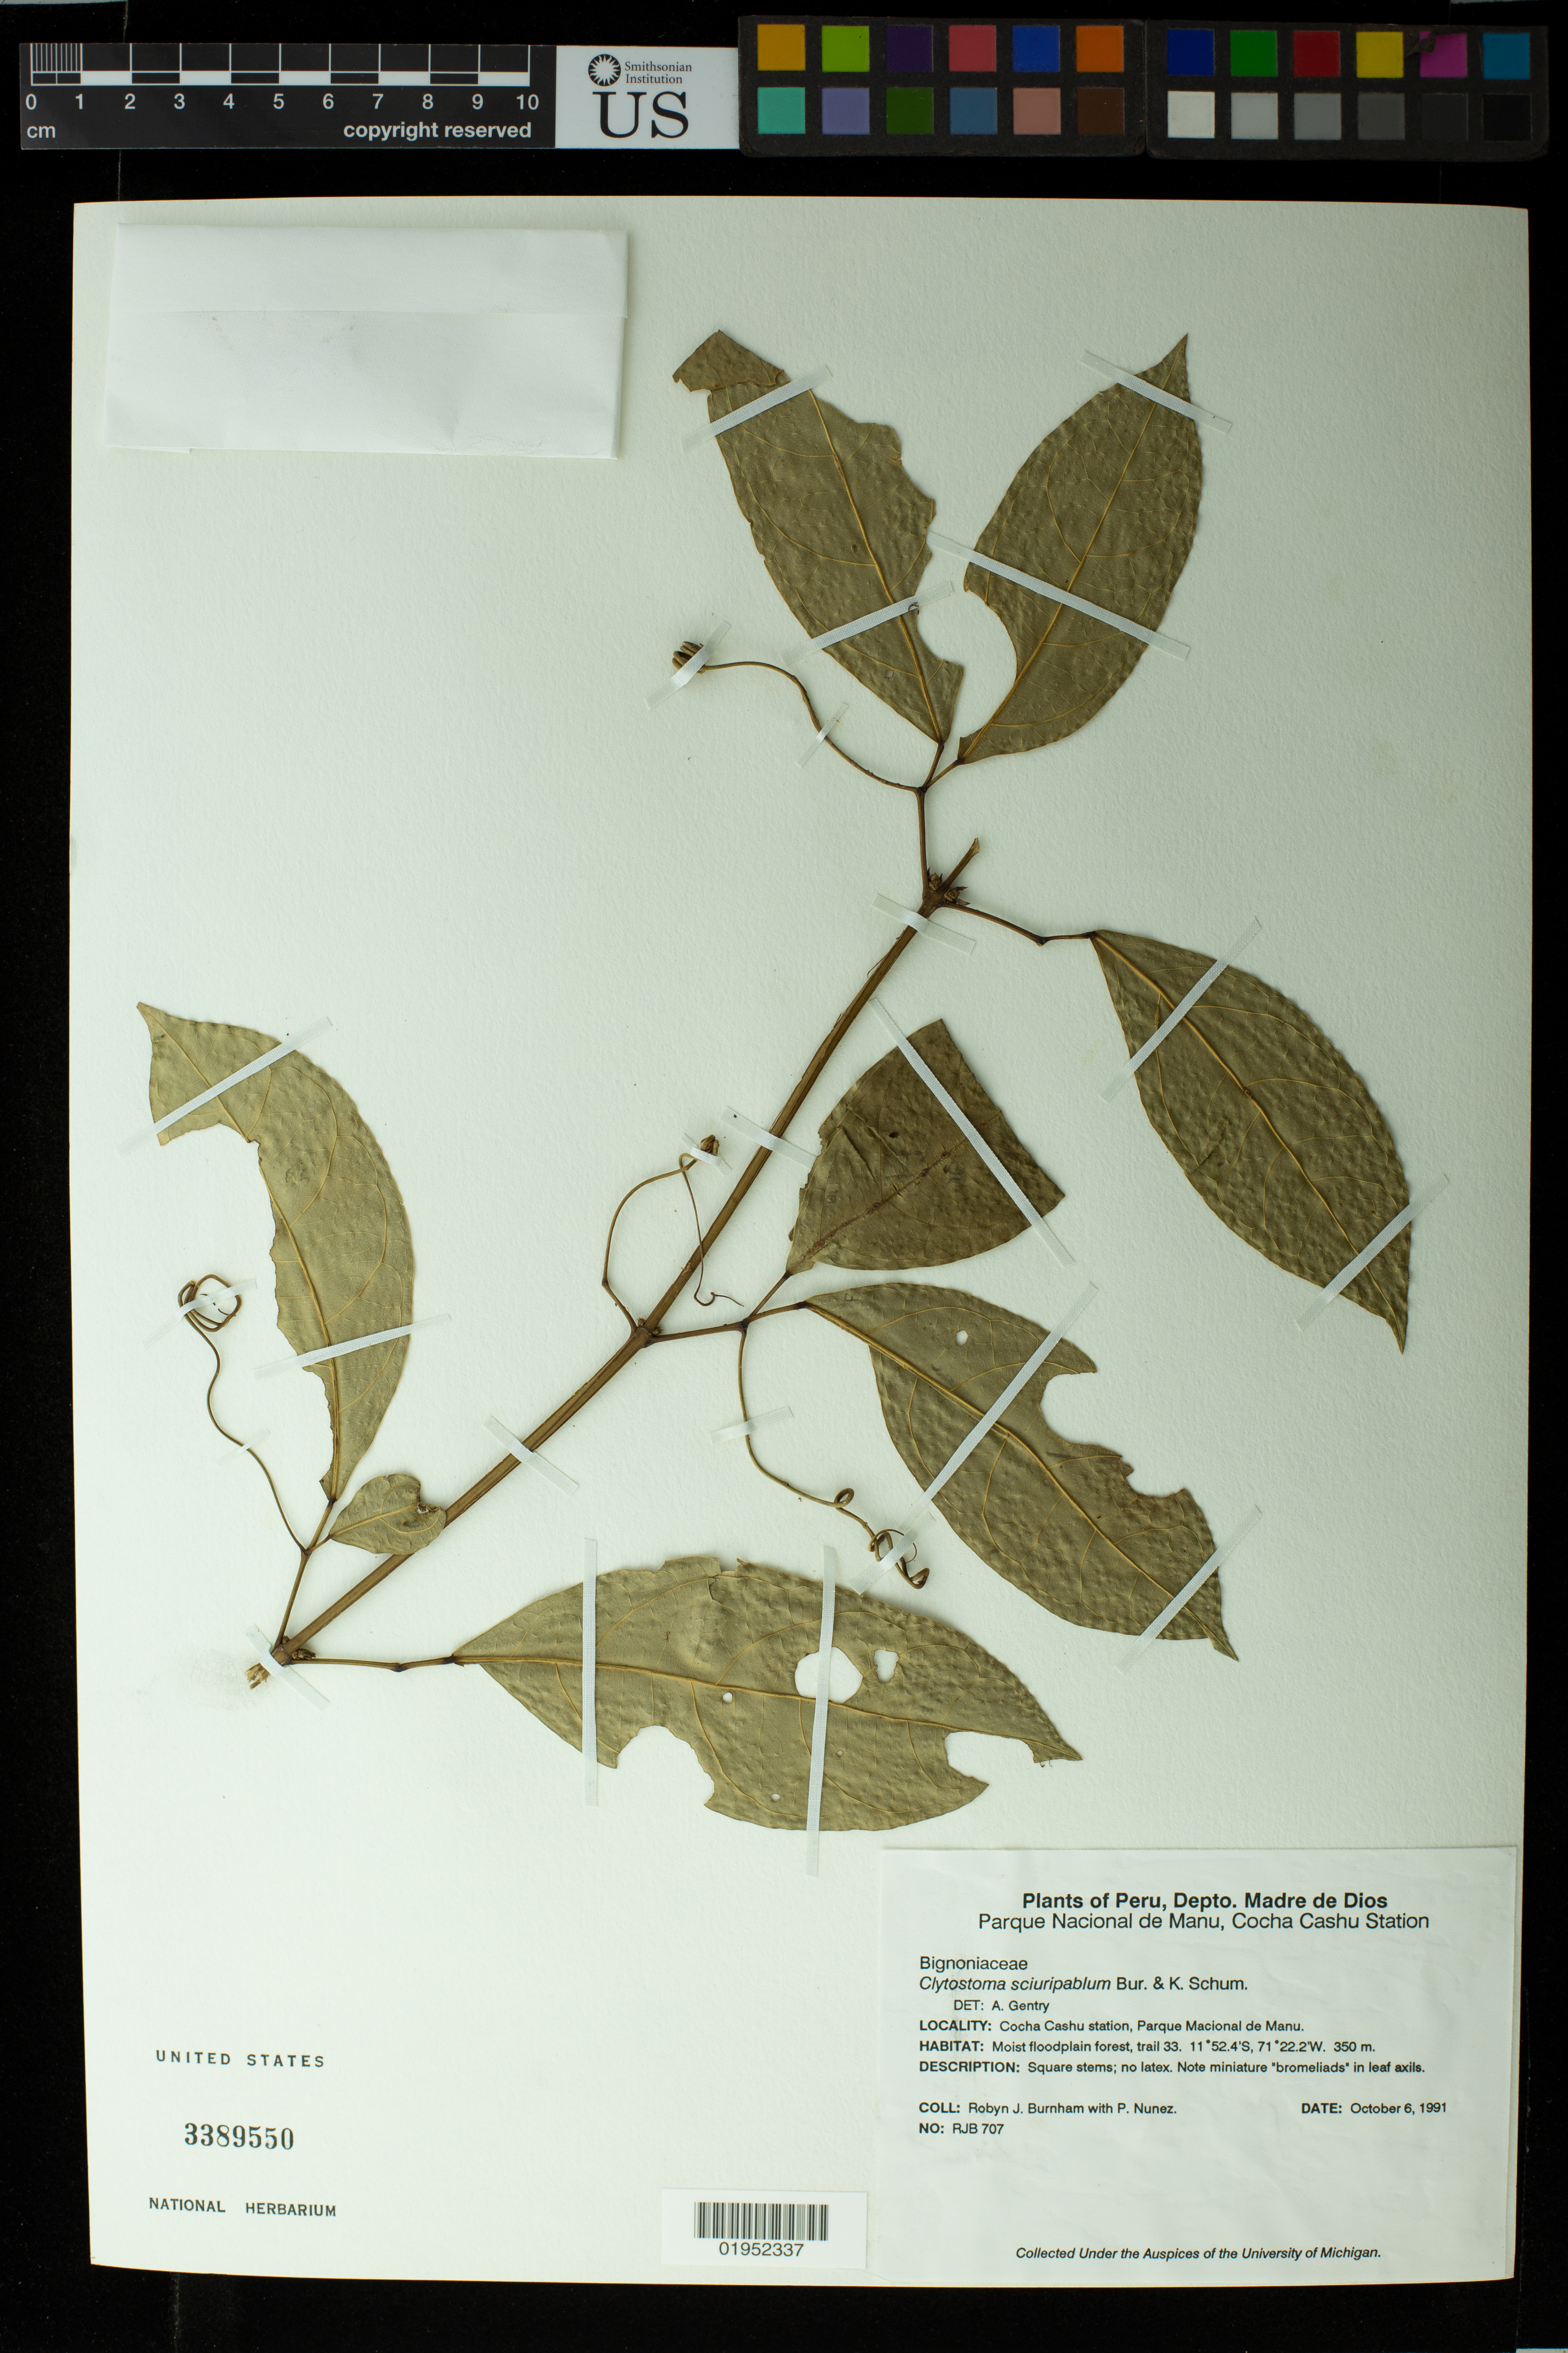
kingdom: Plantae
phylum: Tracheophyta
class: Magnoliopsida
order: Lamiales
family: Bignoniaceae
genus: Clytostoma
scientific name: Clytostoma sciuripabulum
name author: Bureau & K. Schum.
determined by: Gentry, A. H.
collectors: R. J. Burnham & P. Nuñez V.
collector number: RJB 707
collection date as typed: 17 Oct 1991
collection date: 1991-10-17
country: Peru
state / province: Madre de Dios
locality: Parque Nacional de Manu, Cocha Cashu Station. Across river from station: ravine plot 2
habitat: Moist floodplain forest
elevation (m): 350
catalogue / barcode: US 3389550